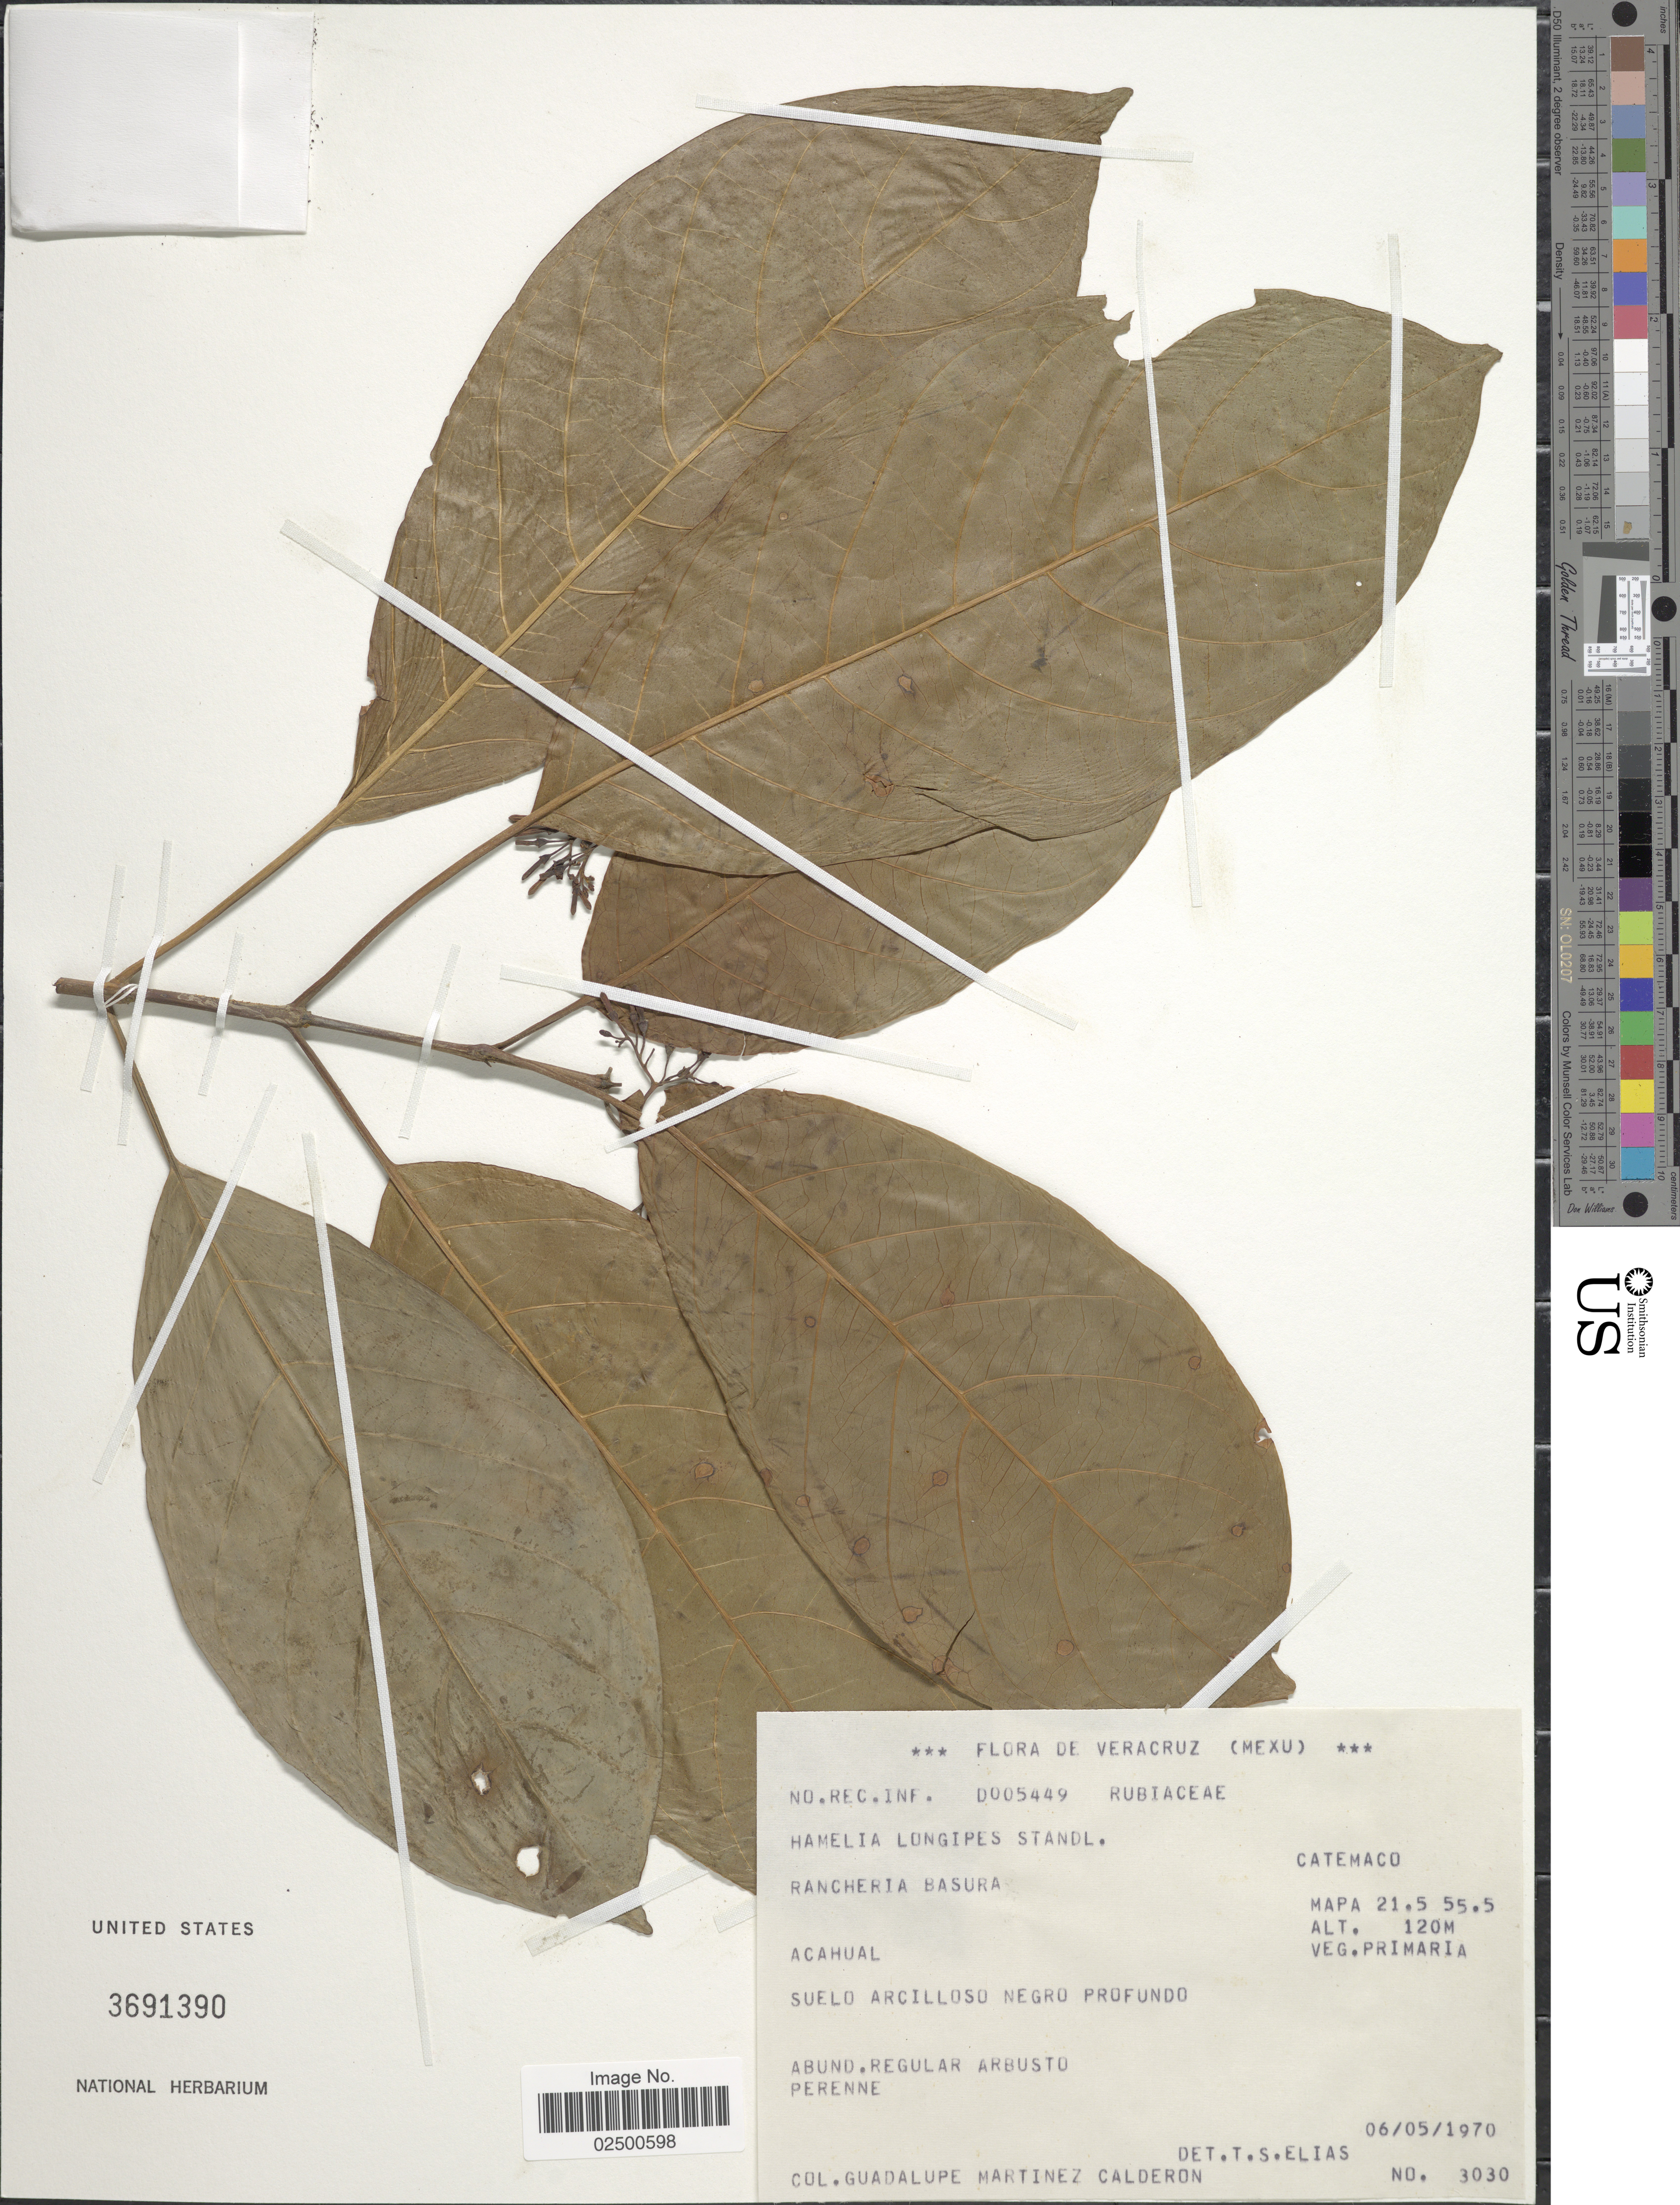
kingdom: Plantae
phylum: Tracheophyta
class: Magnoliopsida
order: Gentianales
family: Rubiaceae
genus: Hamelia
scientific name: Hamelia longipes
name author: Standl.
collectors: G. Martinez-C.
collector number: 3030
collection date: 1970-05-06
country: Mexico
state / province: Veracruz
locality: Veracruz. Catemaco. Rancheria Basura. Acahual.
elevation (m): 120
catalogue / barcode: US 3691390